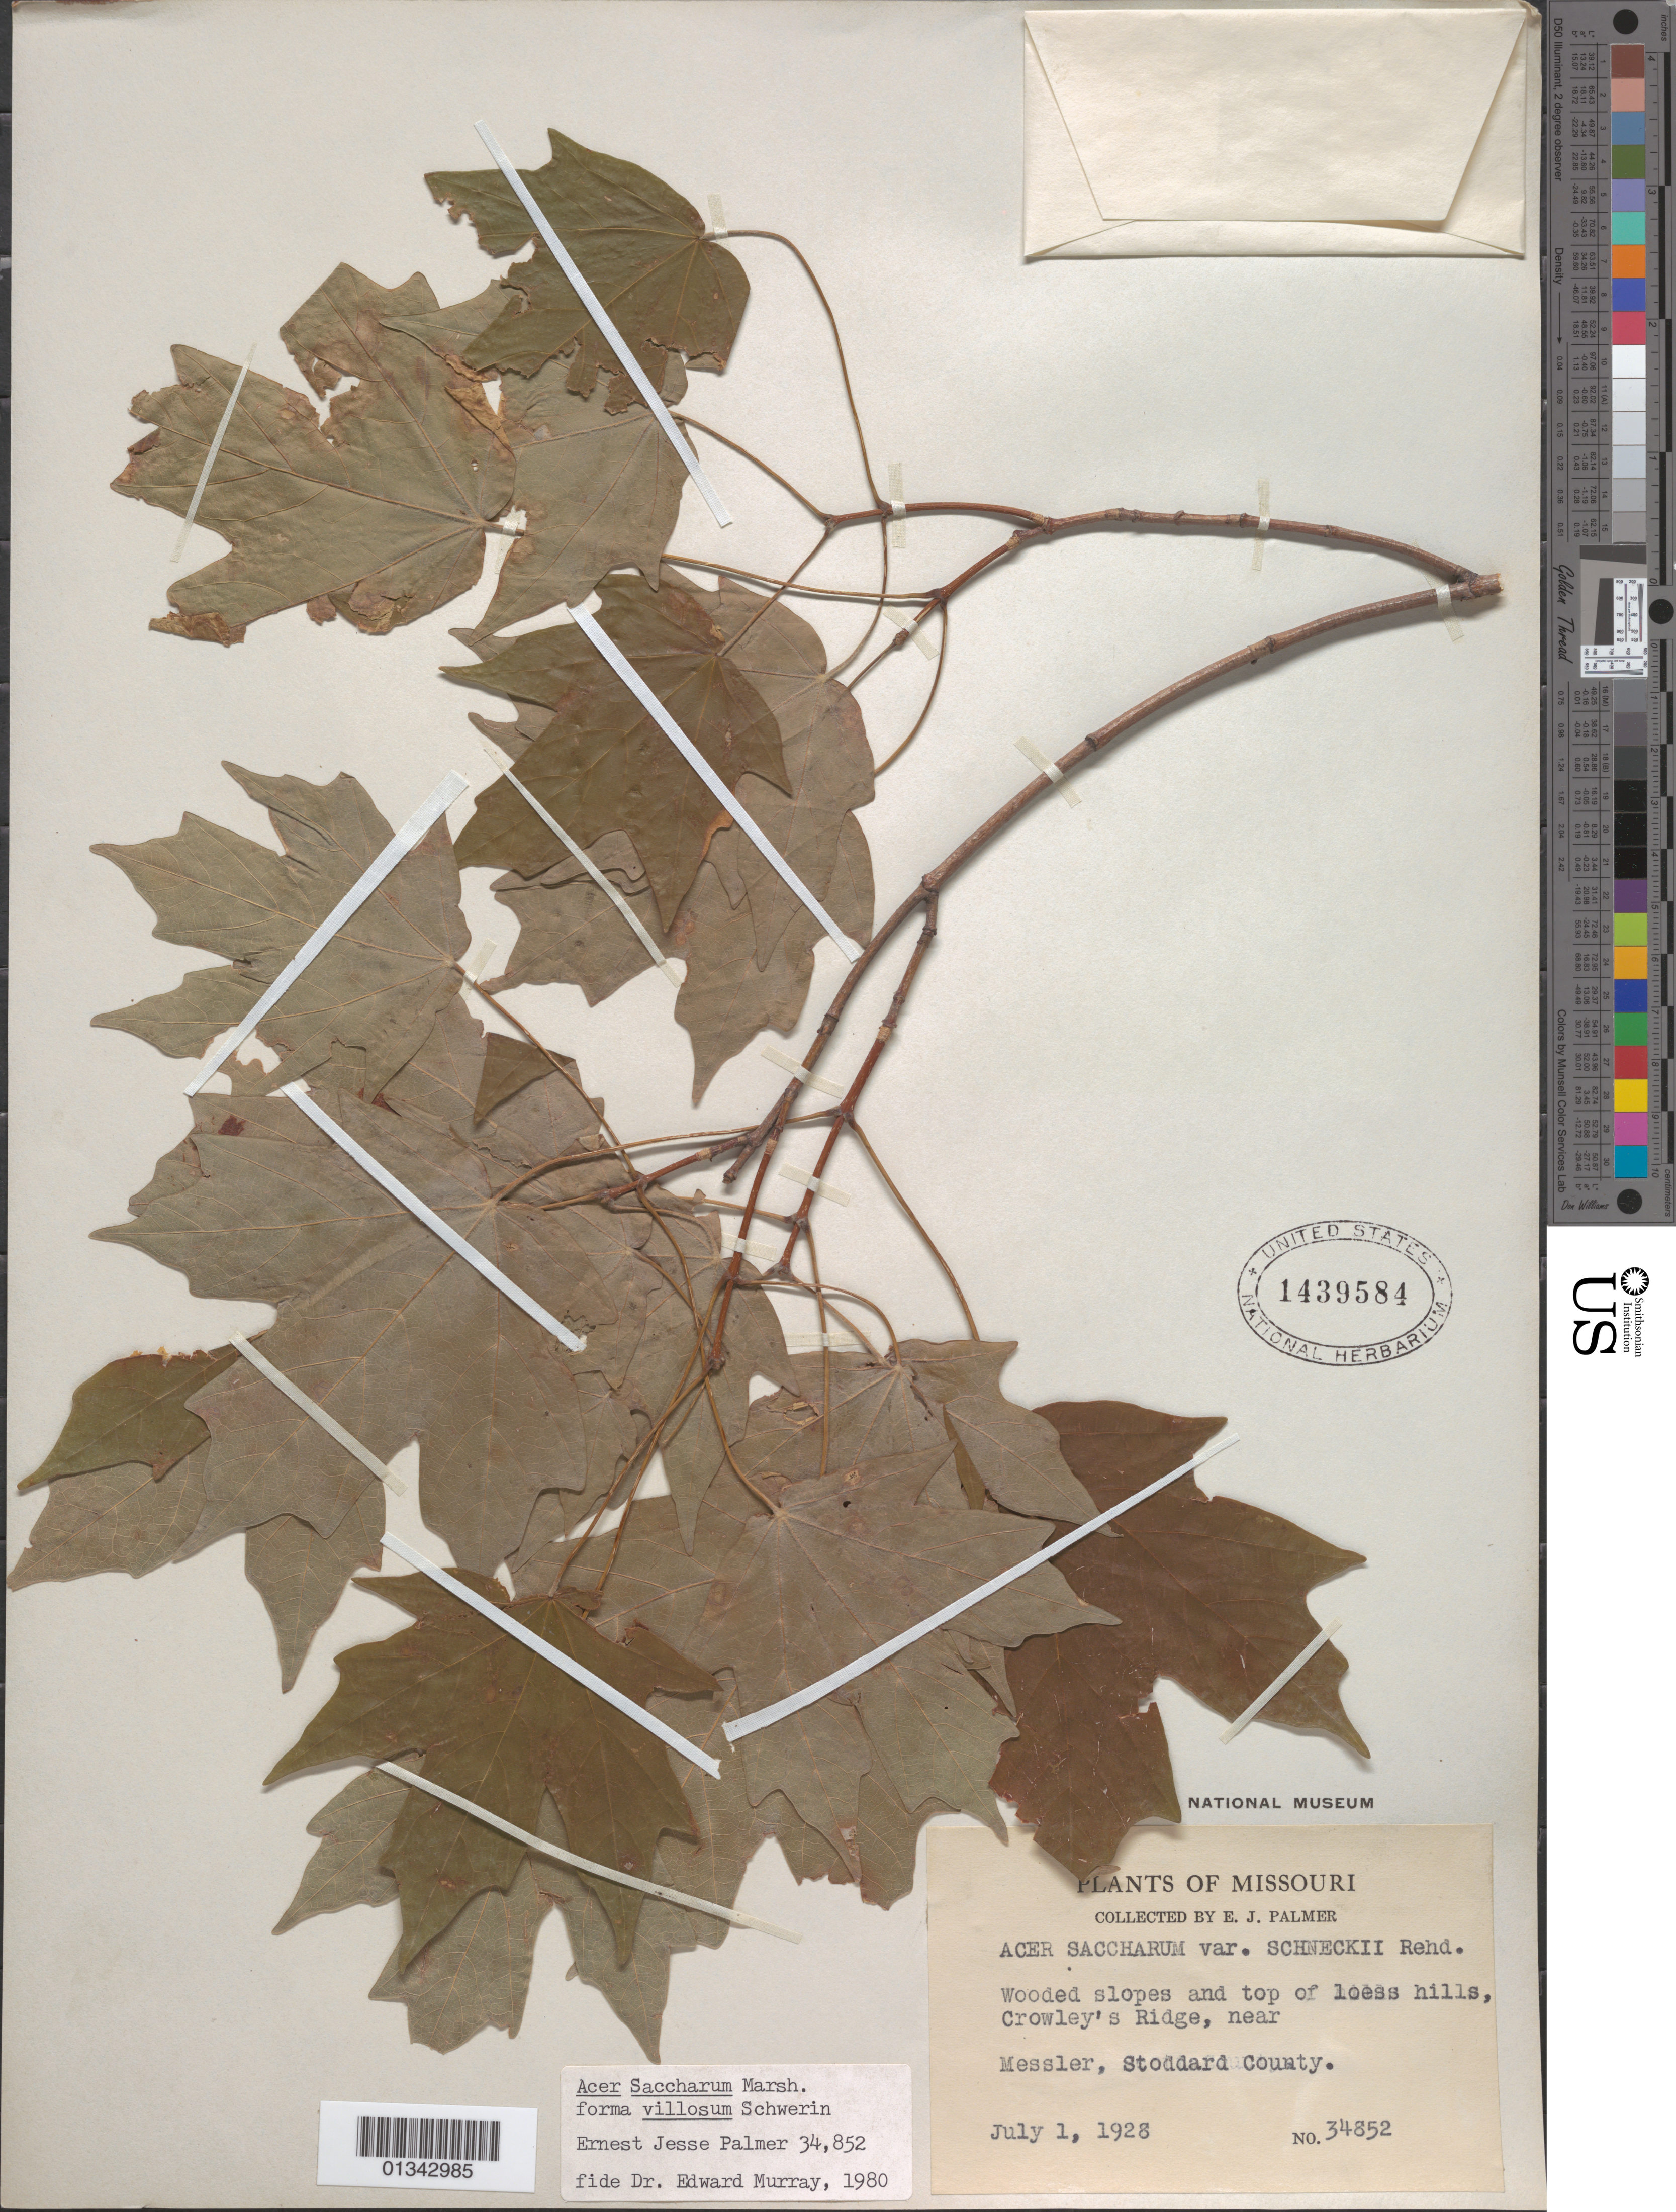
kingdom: Plantae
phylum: Tracheophyta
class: Magnoliopsida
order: Sapindales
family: Sapindaceae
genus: Acer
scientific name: Acer saccharum f. villosum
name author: (Schwer.) Pax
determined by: Murray, Edward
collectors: E. J. Palmer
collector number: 34852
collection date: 1928-07-01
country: United States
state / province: Missouri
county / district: Stoddard County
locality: Stoddard County, Crowley's Ridge near Messler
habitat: Wooded slopes and top of loess hills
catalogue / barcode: US 1439584